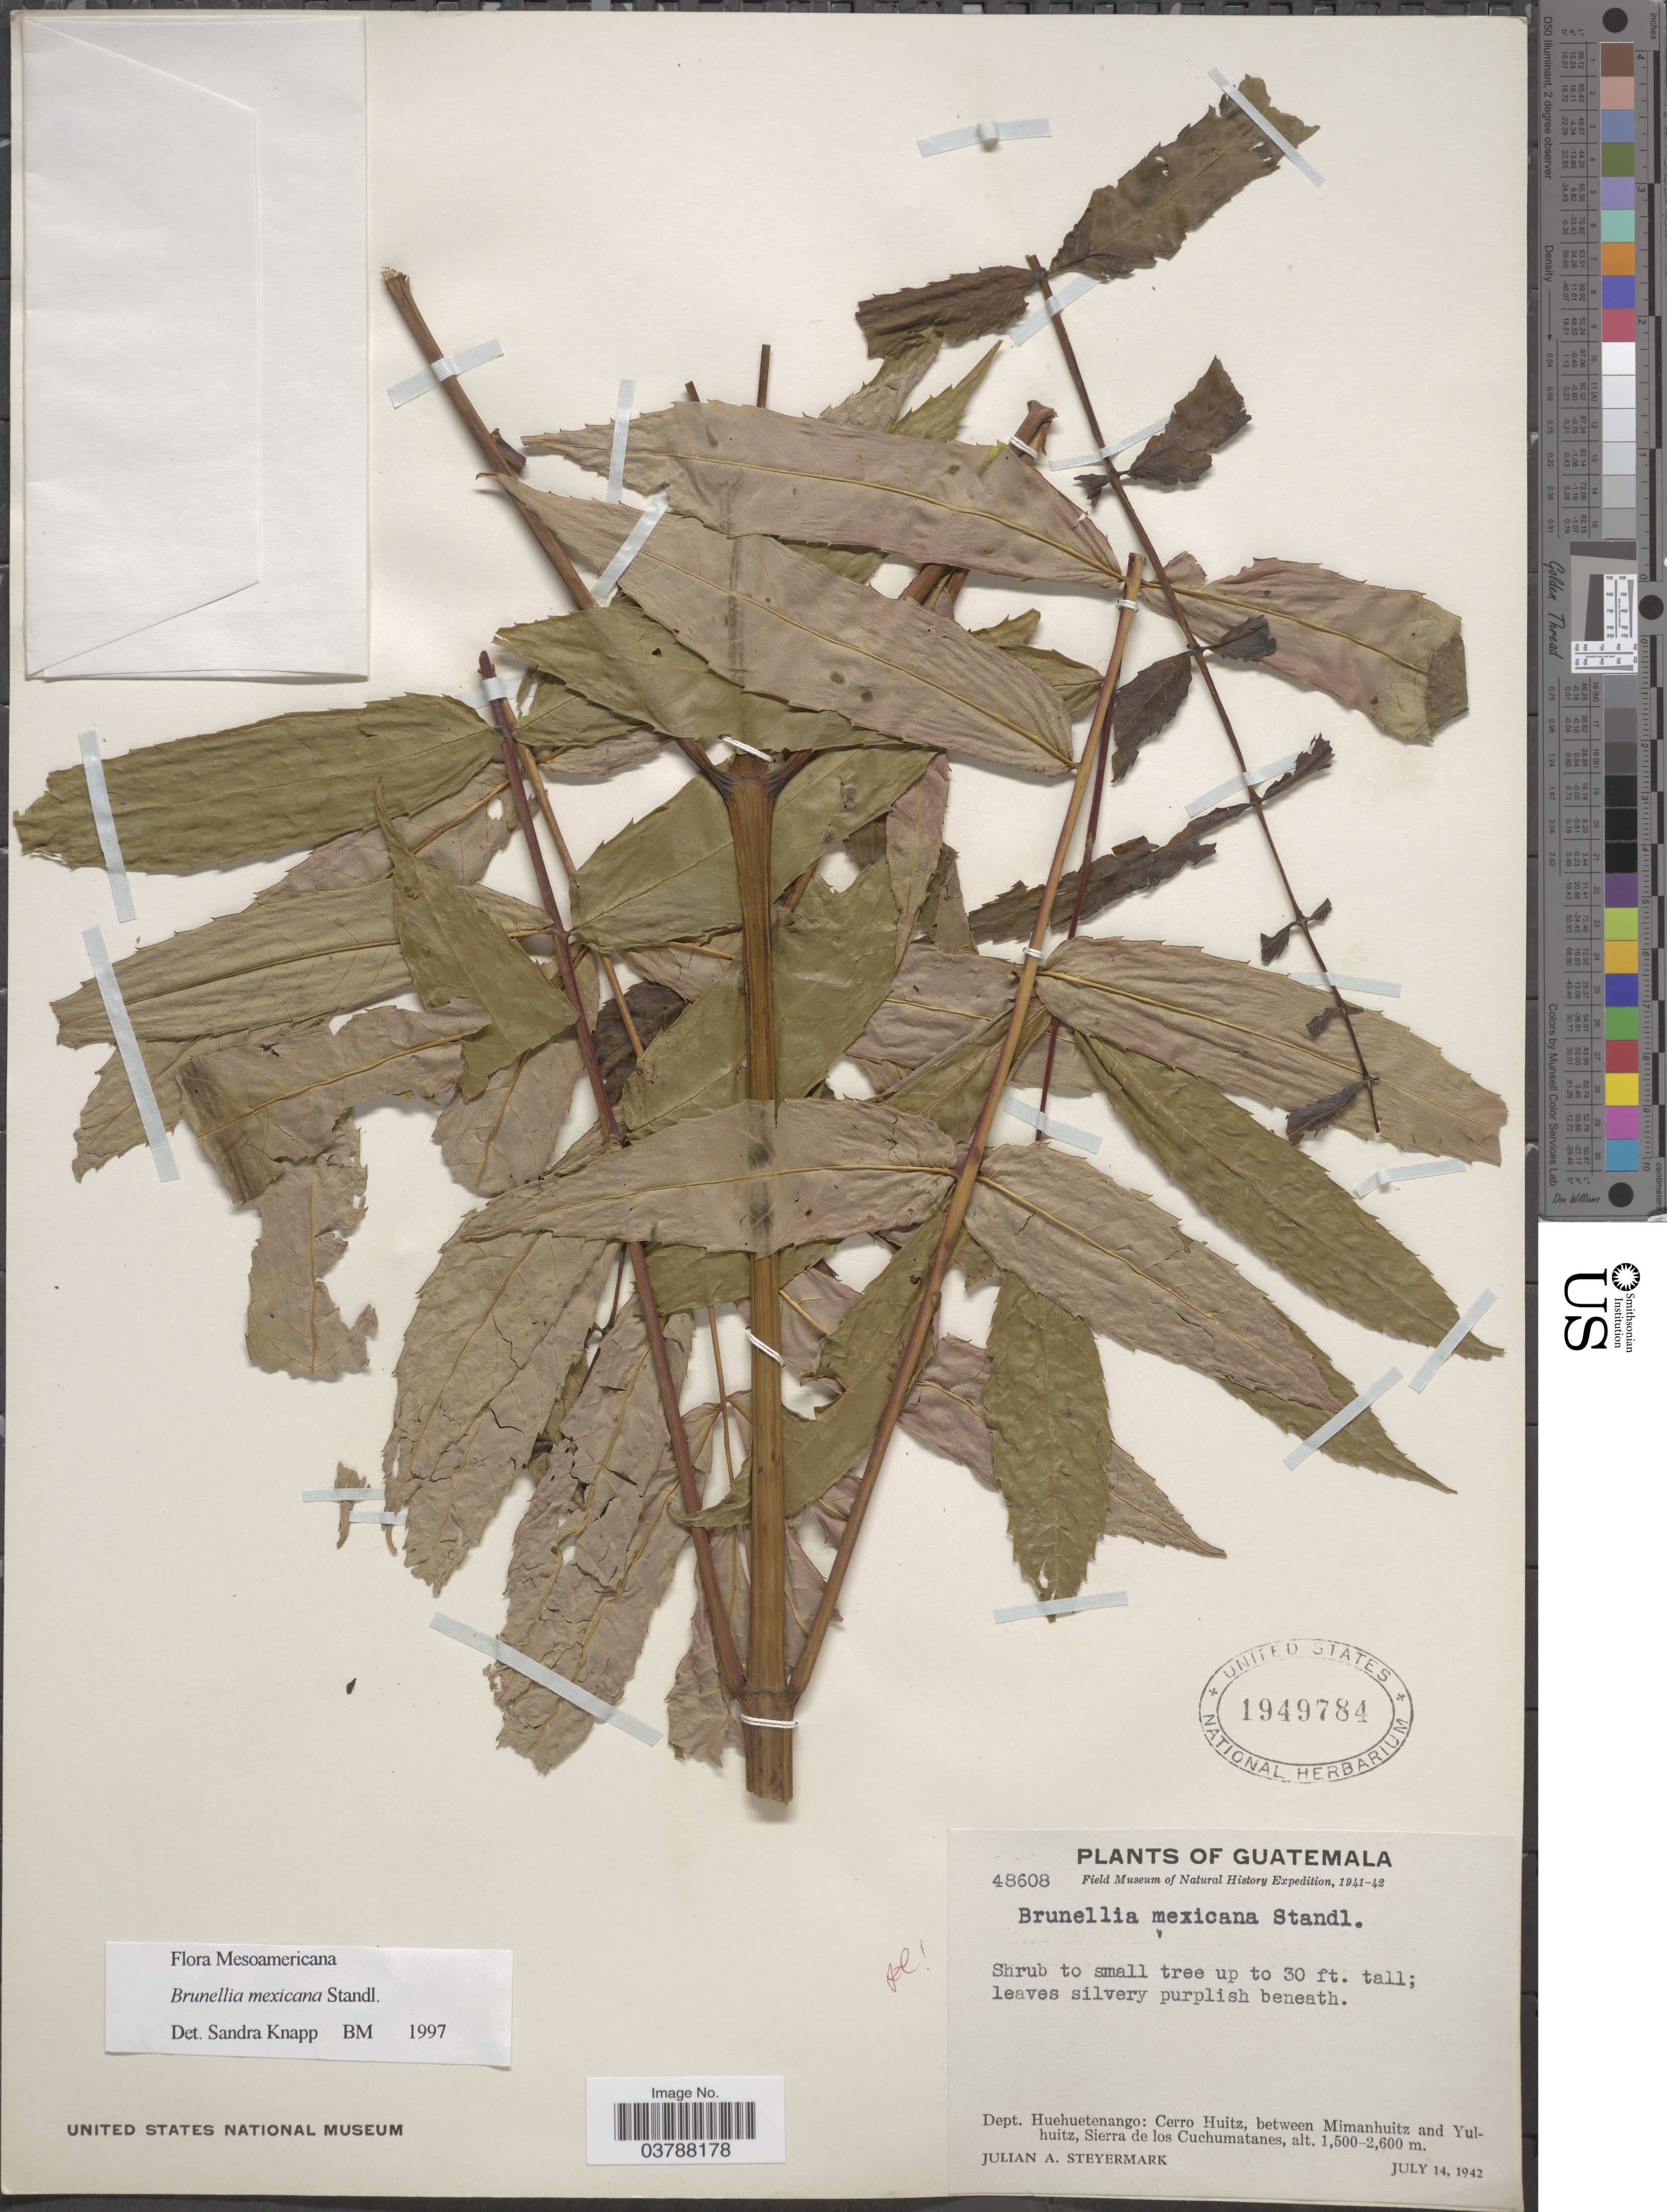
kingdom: Plantae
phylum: Tracheophyta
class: Magnoliopsida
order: Oxalidales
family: Brunelliaceae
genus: Brunellia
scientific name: Brunellia mexicana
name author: Standl.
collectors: J. Steyermark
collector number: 48608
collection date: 1942-07-14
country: Guatemala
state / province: Huehuetenango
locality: Dept. Huehuetenango: Cerro Huitz, between Mimanhuitz and Yulhuitz, Sierra de los Cuchumatanes.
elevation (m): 1500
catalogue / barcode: US 1949784